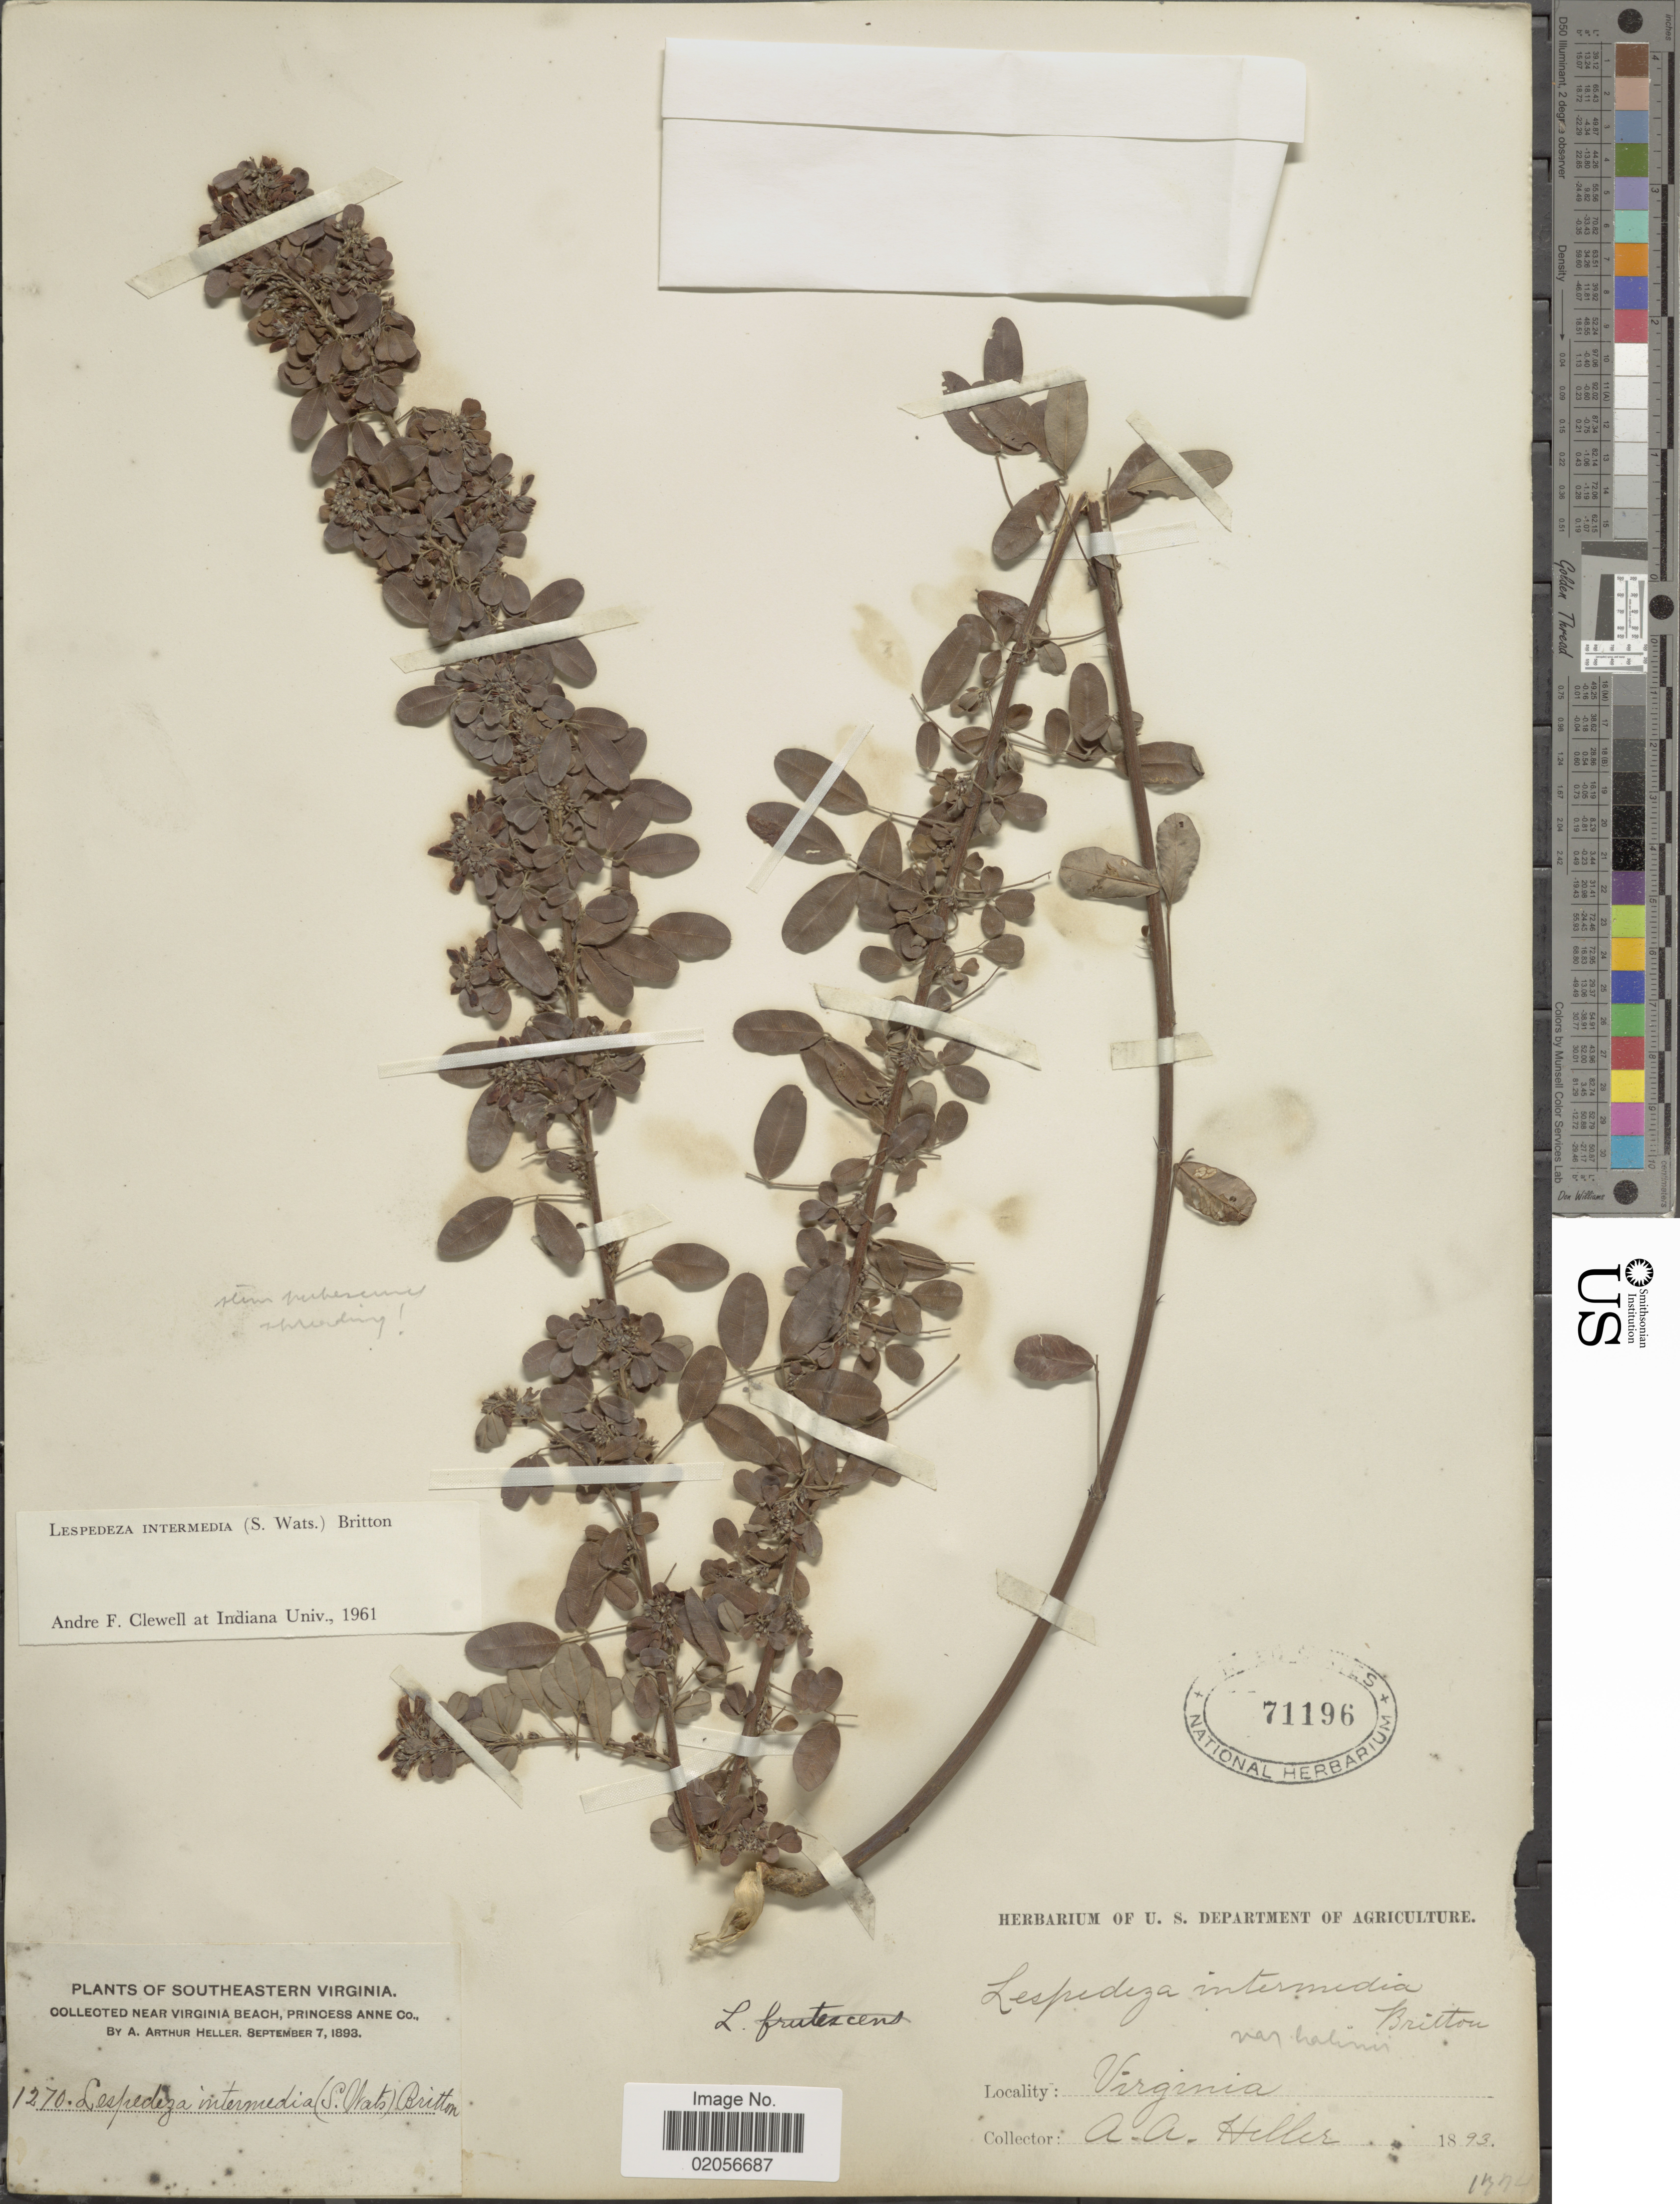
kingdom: Plantae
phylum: Tracheophyta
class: Magnoliopsida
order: Fabales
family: Fabaceae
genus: Lespedeza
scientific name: Lespedeza intermedia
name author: (S. Watson) Britton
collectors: A. A. Heller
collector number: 1270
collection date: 1893-09-07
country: United States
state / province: Virginia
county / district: City of Virginia Beach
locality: Southeastern Virginia, near Virginia Beach, Princess Anne (=historic county name) County.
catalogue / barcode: US 71196